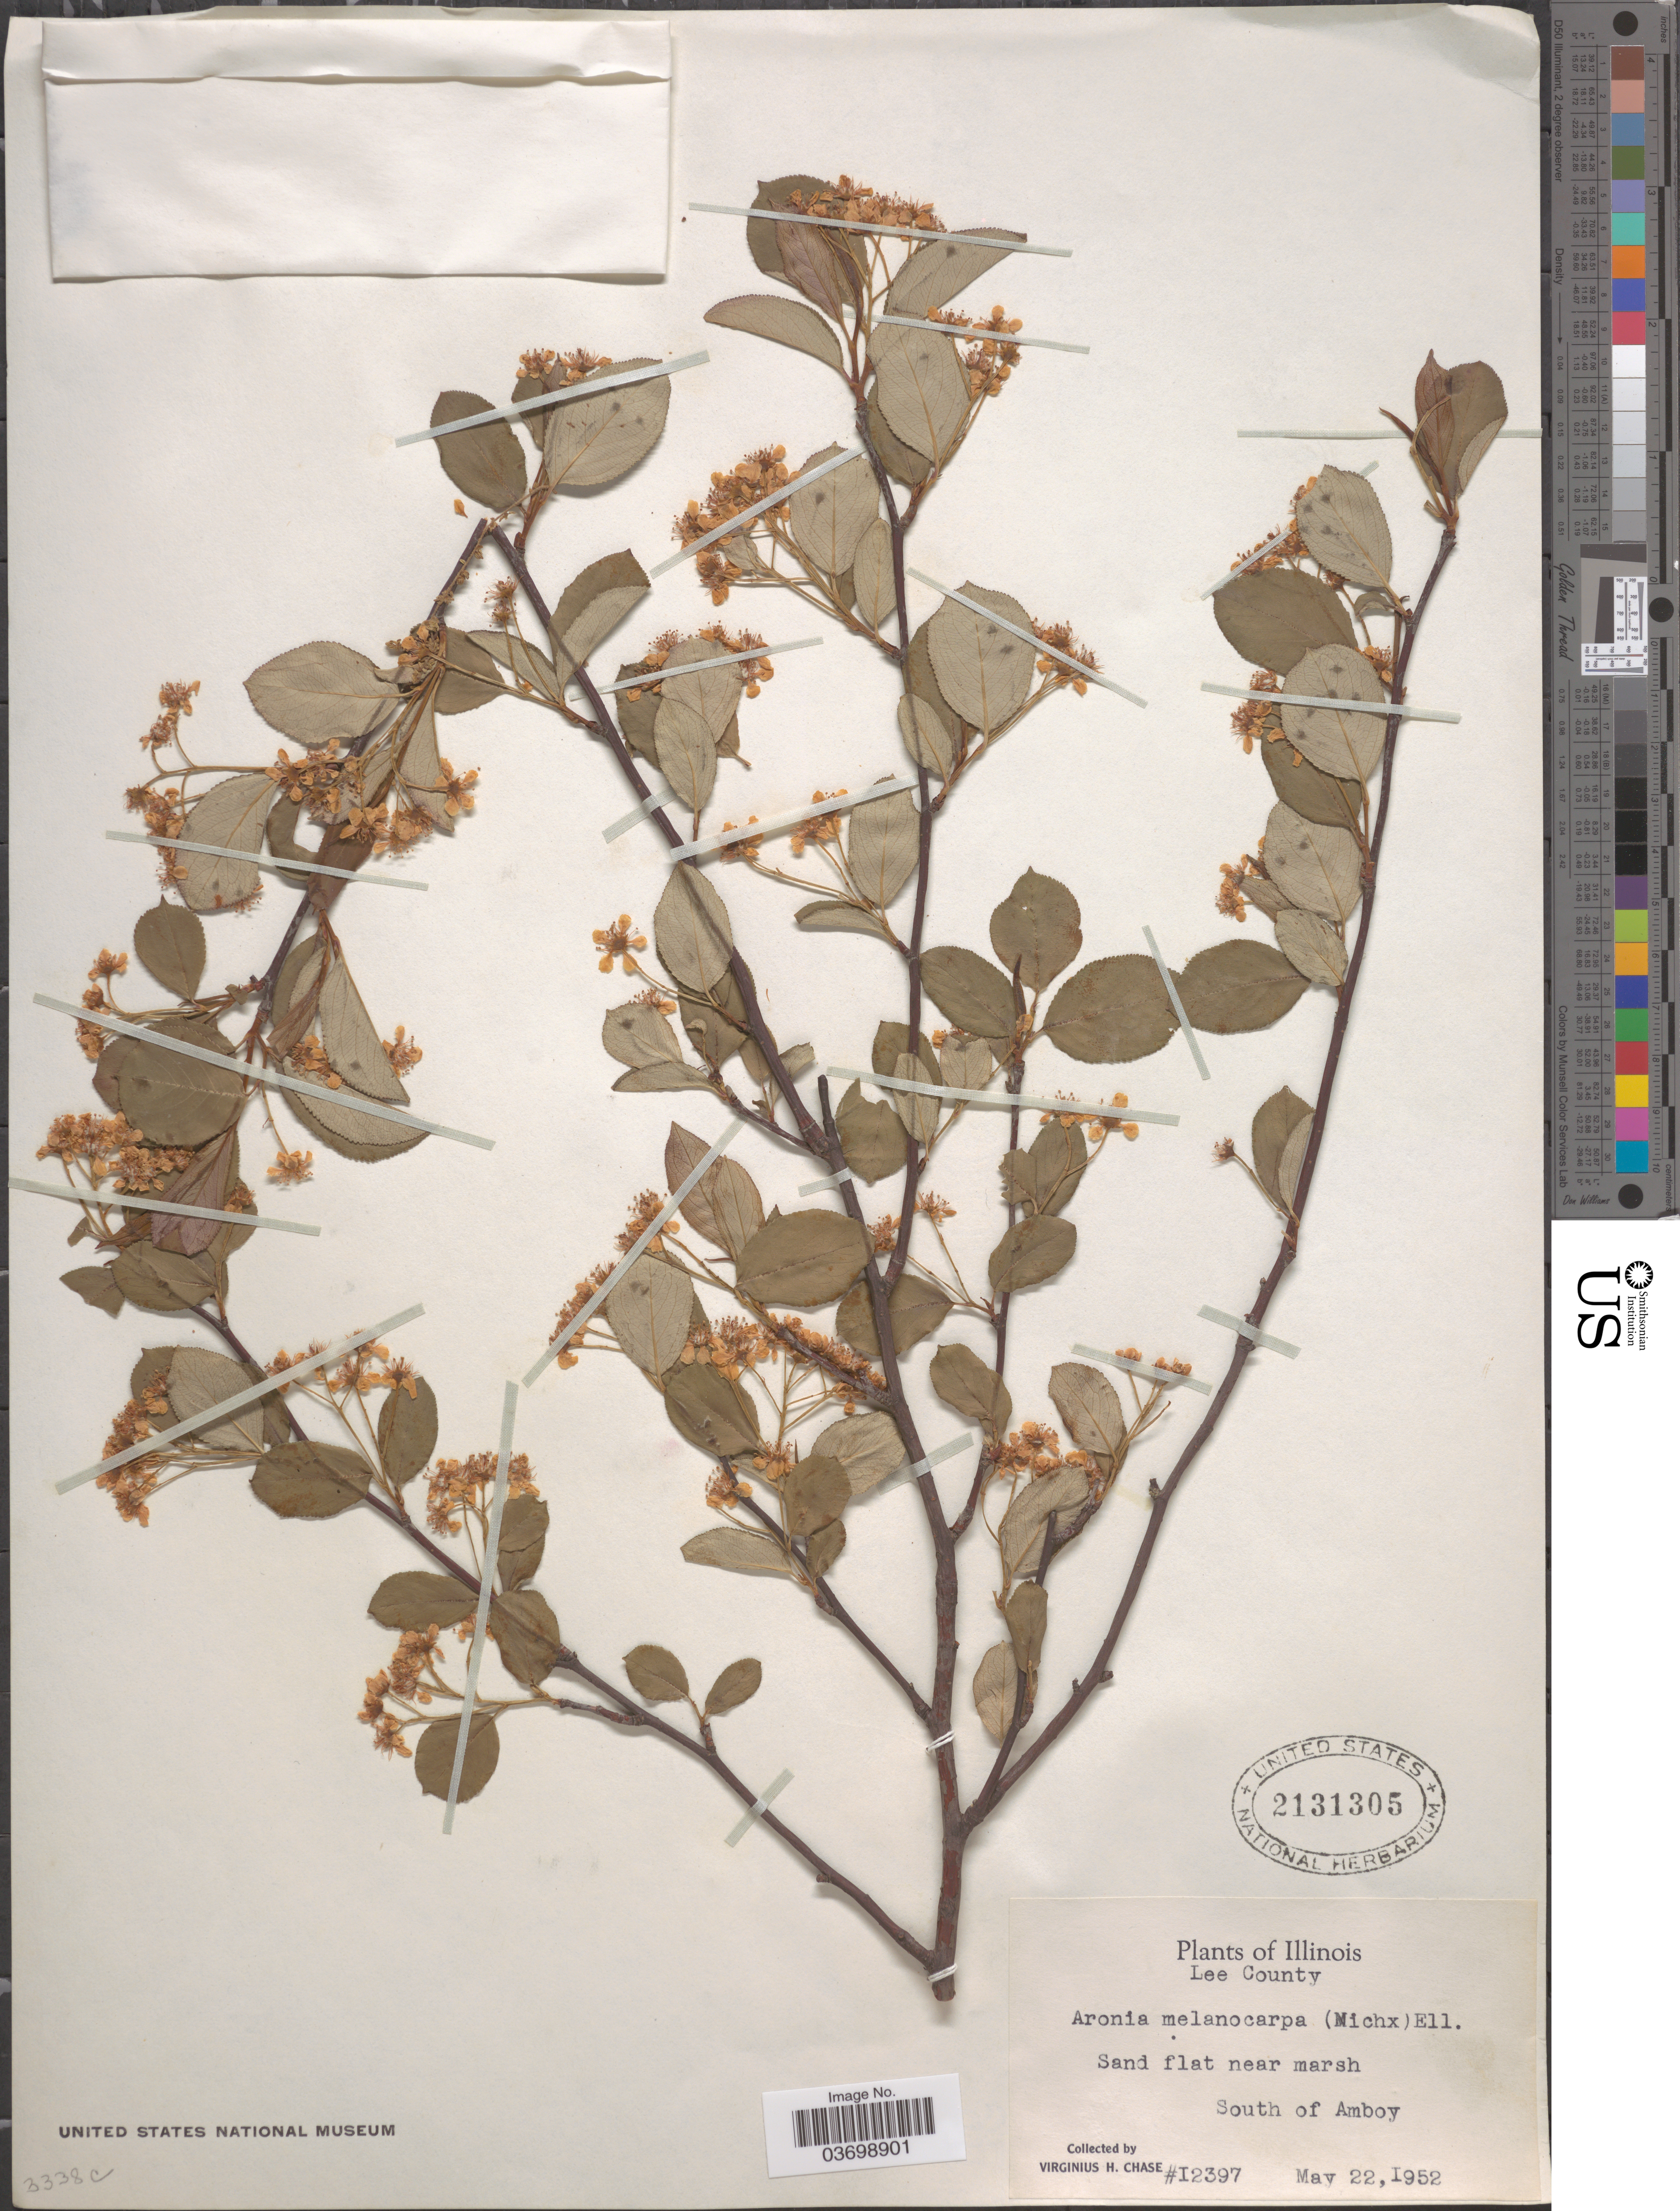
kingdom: Plantae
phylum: Tracheophyta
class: Magnoliopsida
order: Rosales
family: Rosaceae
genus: Aronia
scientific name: Aronia melanocarpa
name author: (Michx.) Elliott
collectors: V. H. Chase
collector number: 12397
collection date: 1952-05-22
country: United States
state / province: Illinois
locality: Lee County. Sand flat near marsh South of Amboy.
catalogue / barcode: US 2131305